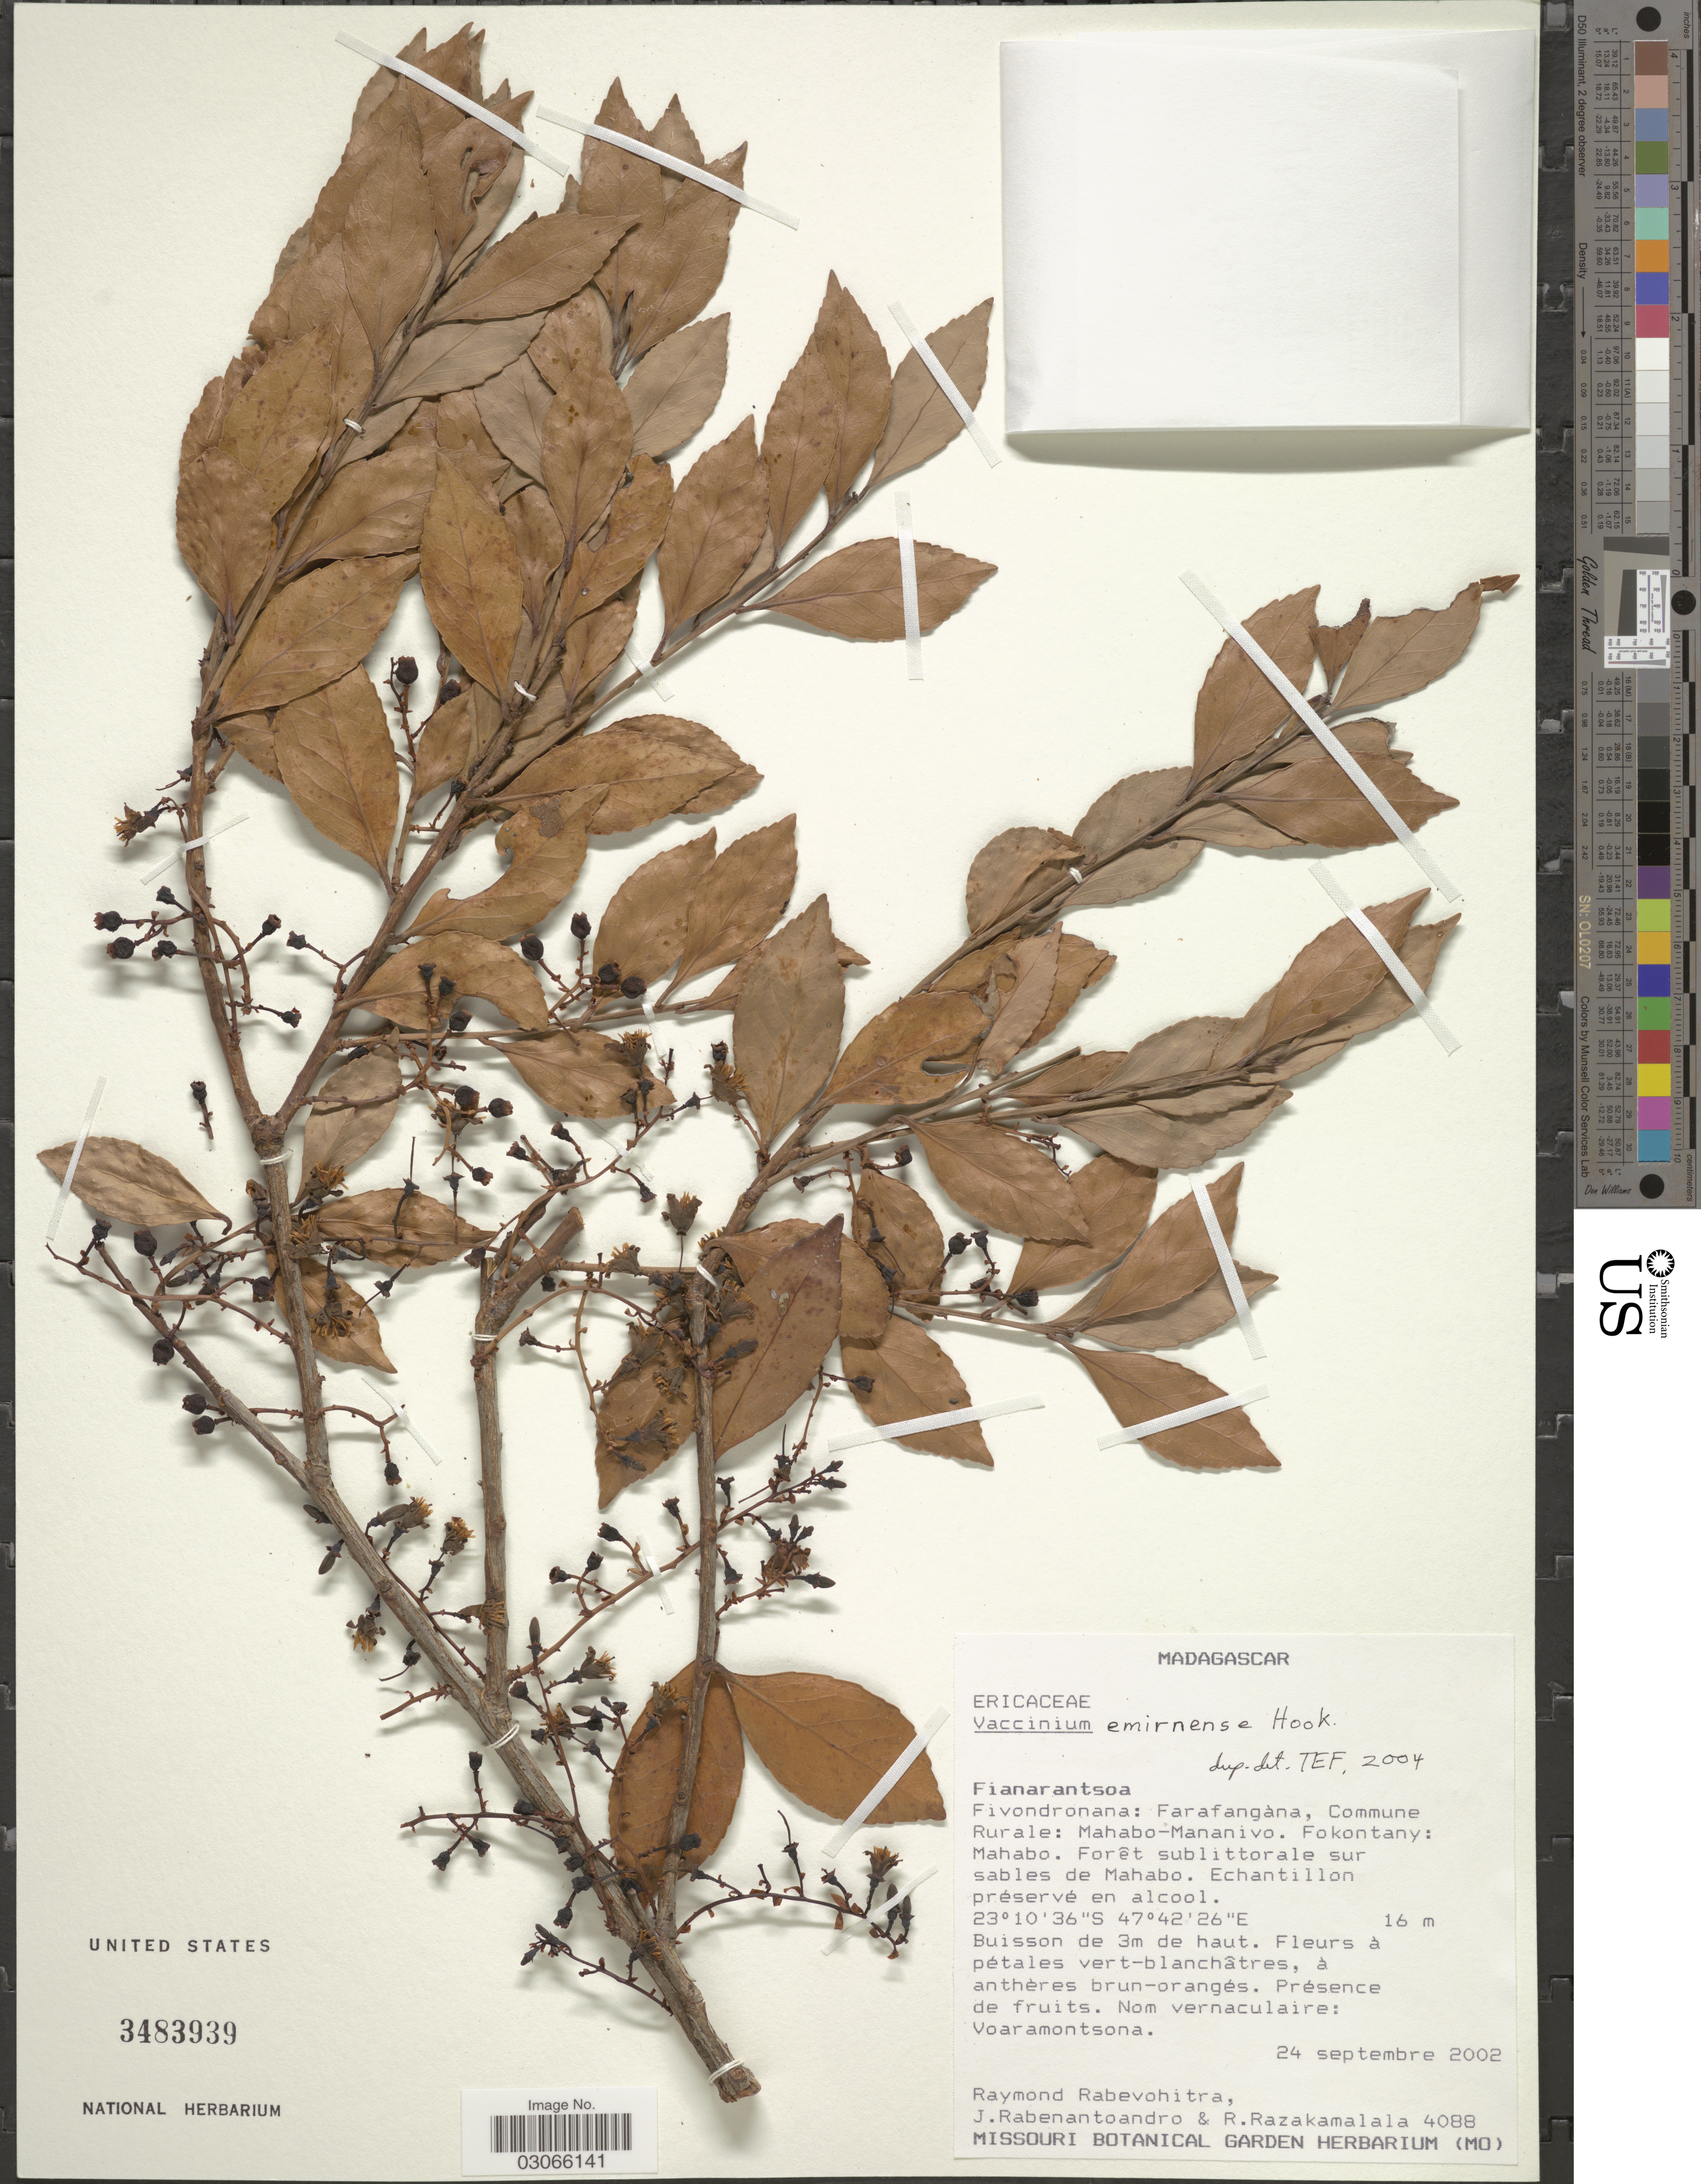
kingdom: Plantae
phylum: Tracheophyta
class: Magnoliopsida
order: Ericales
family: Ericaceae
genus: Vaccinium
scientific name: Vaccinium emirnense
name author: Hook.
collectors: R. Rabevohitra, J. Rabenantoandro & R. Razakamalala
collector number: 4088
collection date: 2002-09-24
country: Madagascar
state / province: Atsimo-Atsinanana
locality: Fivondronana: Farafangàna, Commune Rurale: Mahabo-Mananivo. Fokontany: Mahabo. Forêt sublittorales sur sables de Mahabo.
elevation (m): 16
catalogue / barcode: US 3483939